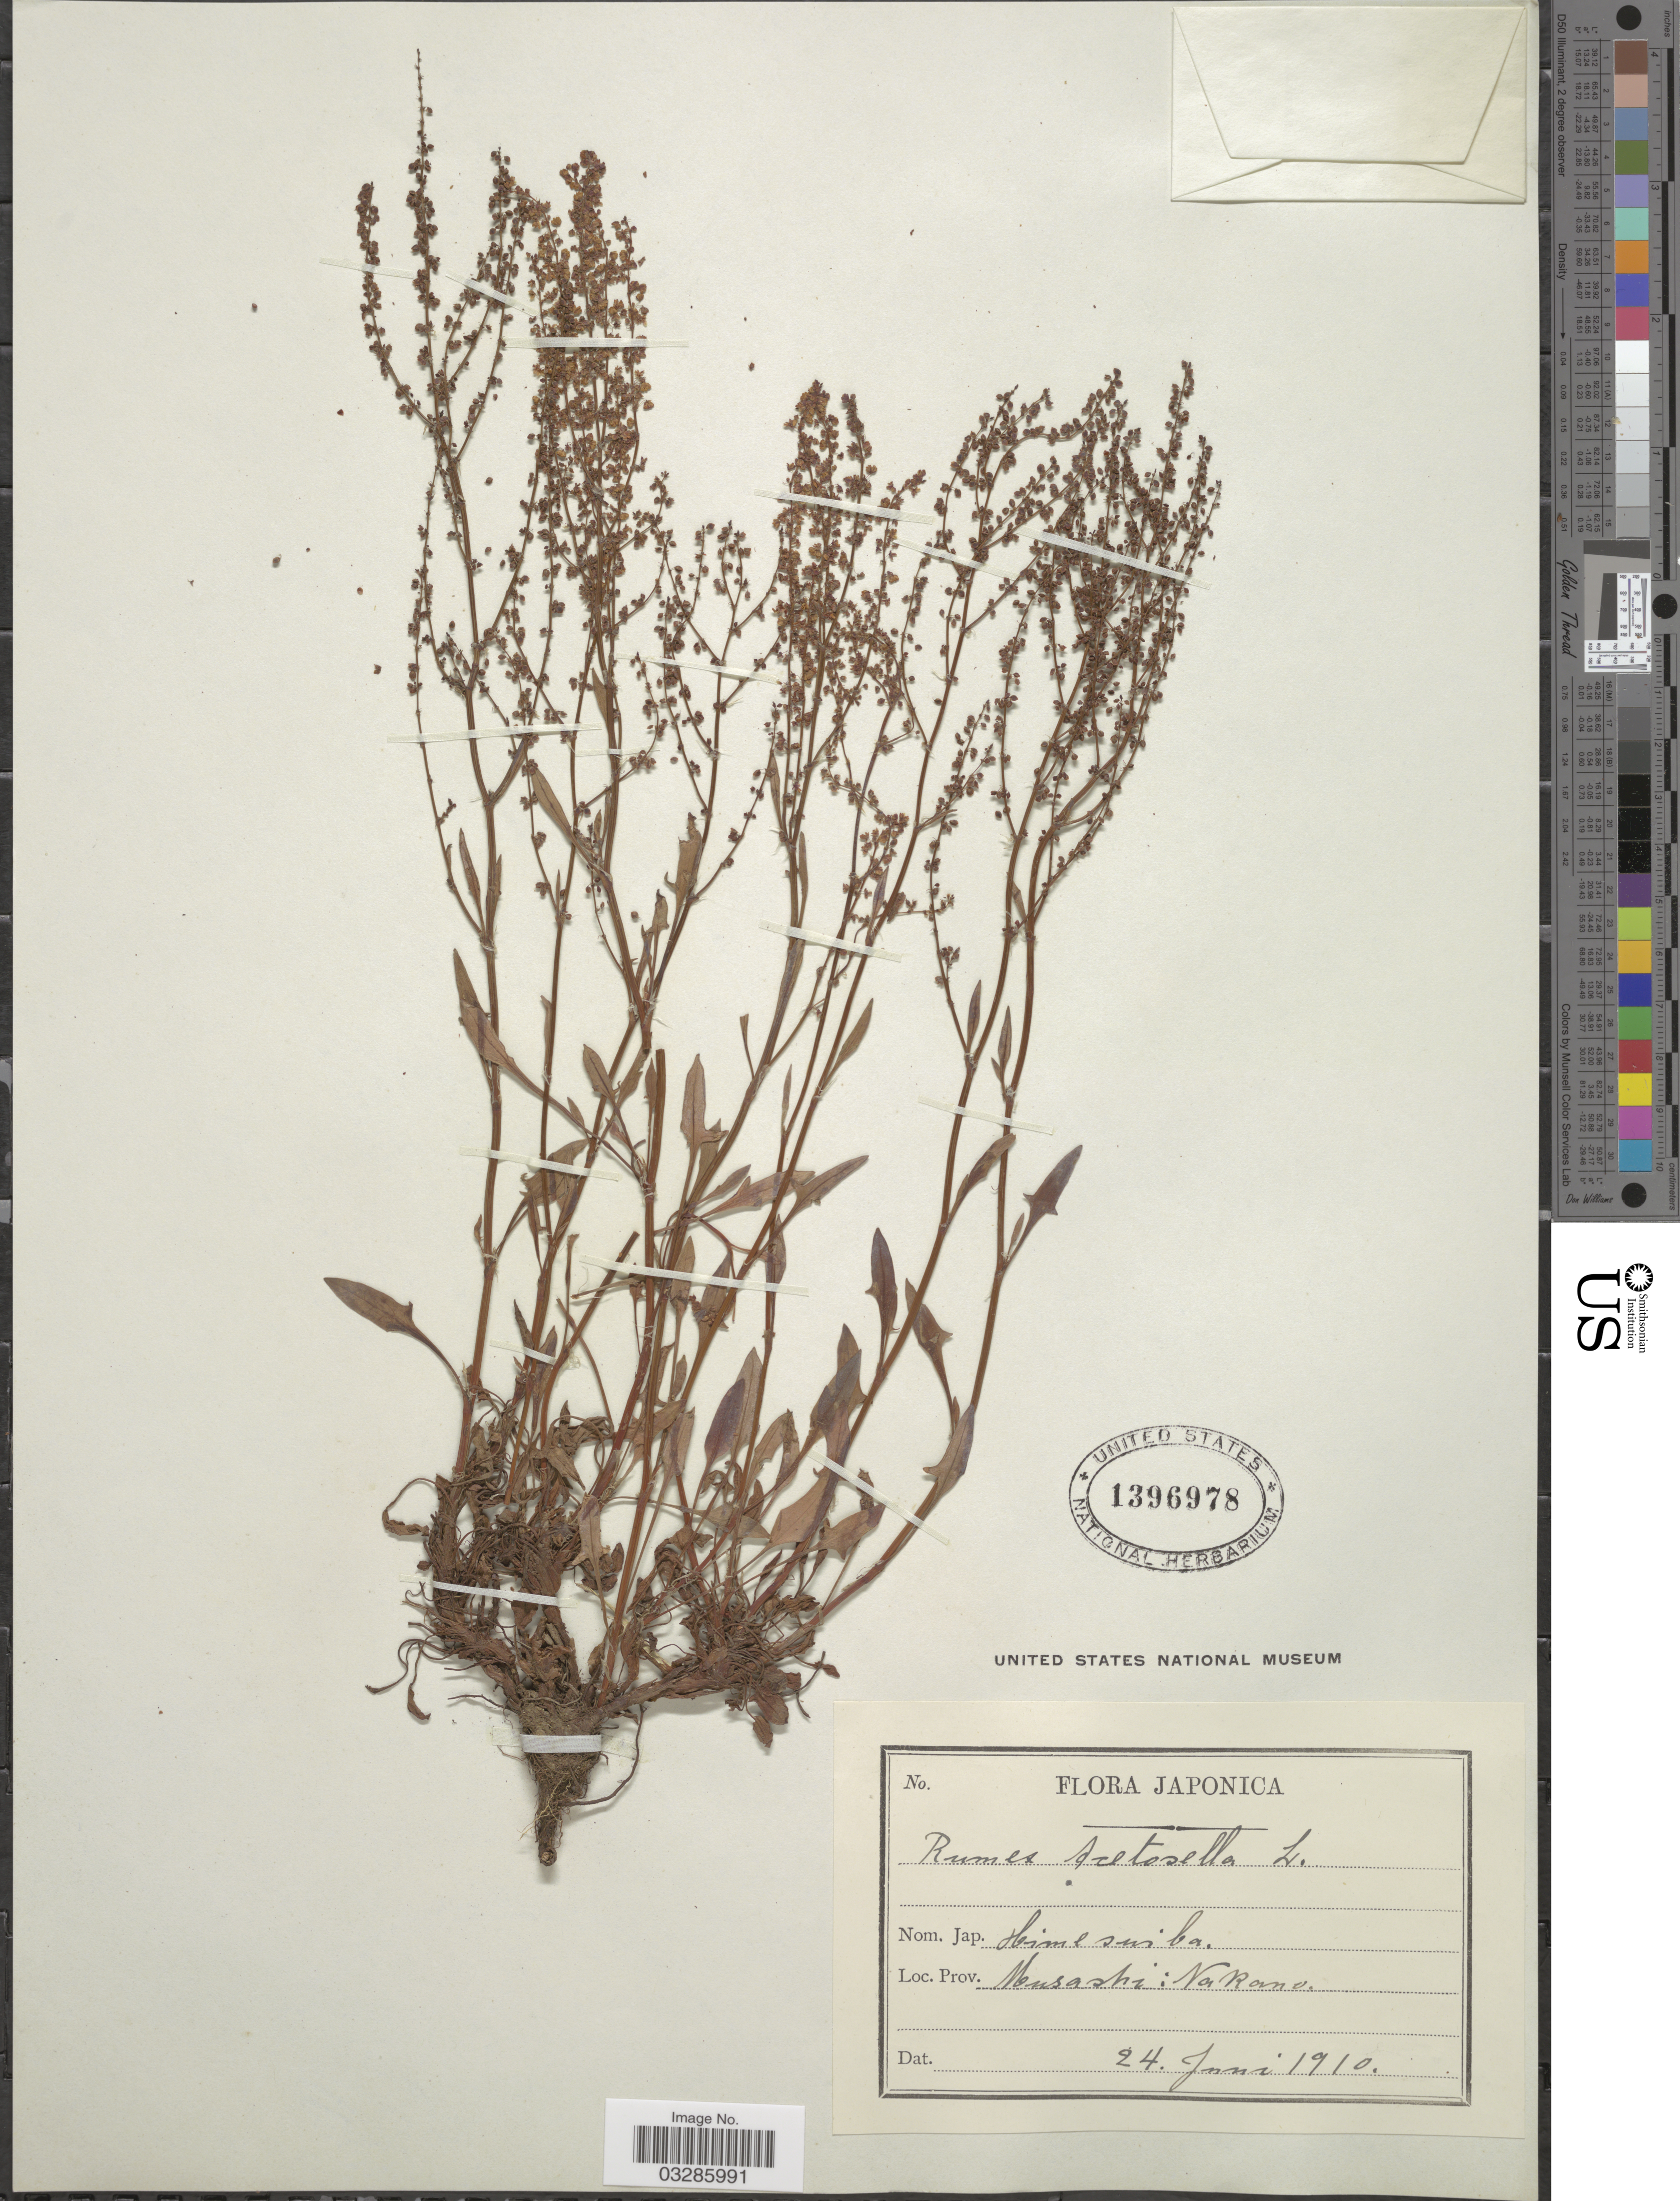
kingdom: Plantae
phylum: Tracheophyta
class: Magnoliopsida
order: Caryophyllales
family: Polygonaceae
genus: Rumex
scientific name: Rumex acetosella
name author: L.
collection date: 1910-06-24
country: Japan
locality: Japonica, Musashi: Nakano.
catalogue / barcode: US 1396978